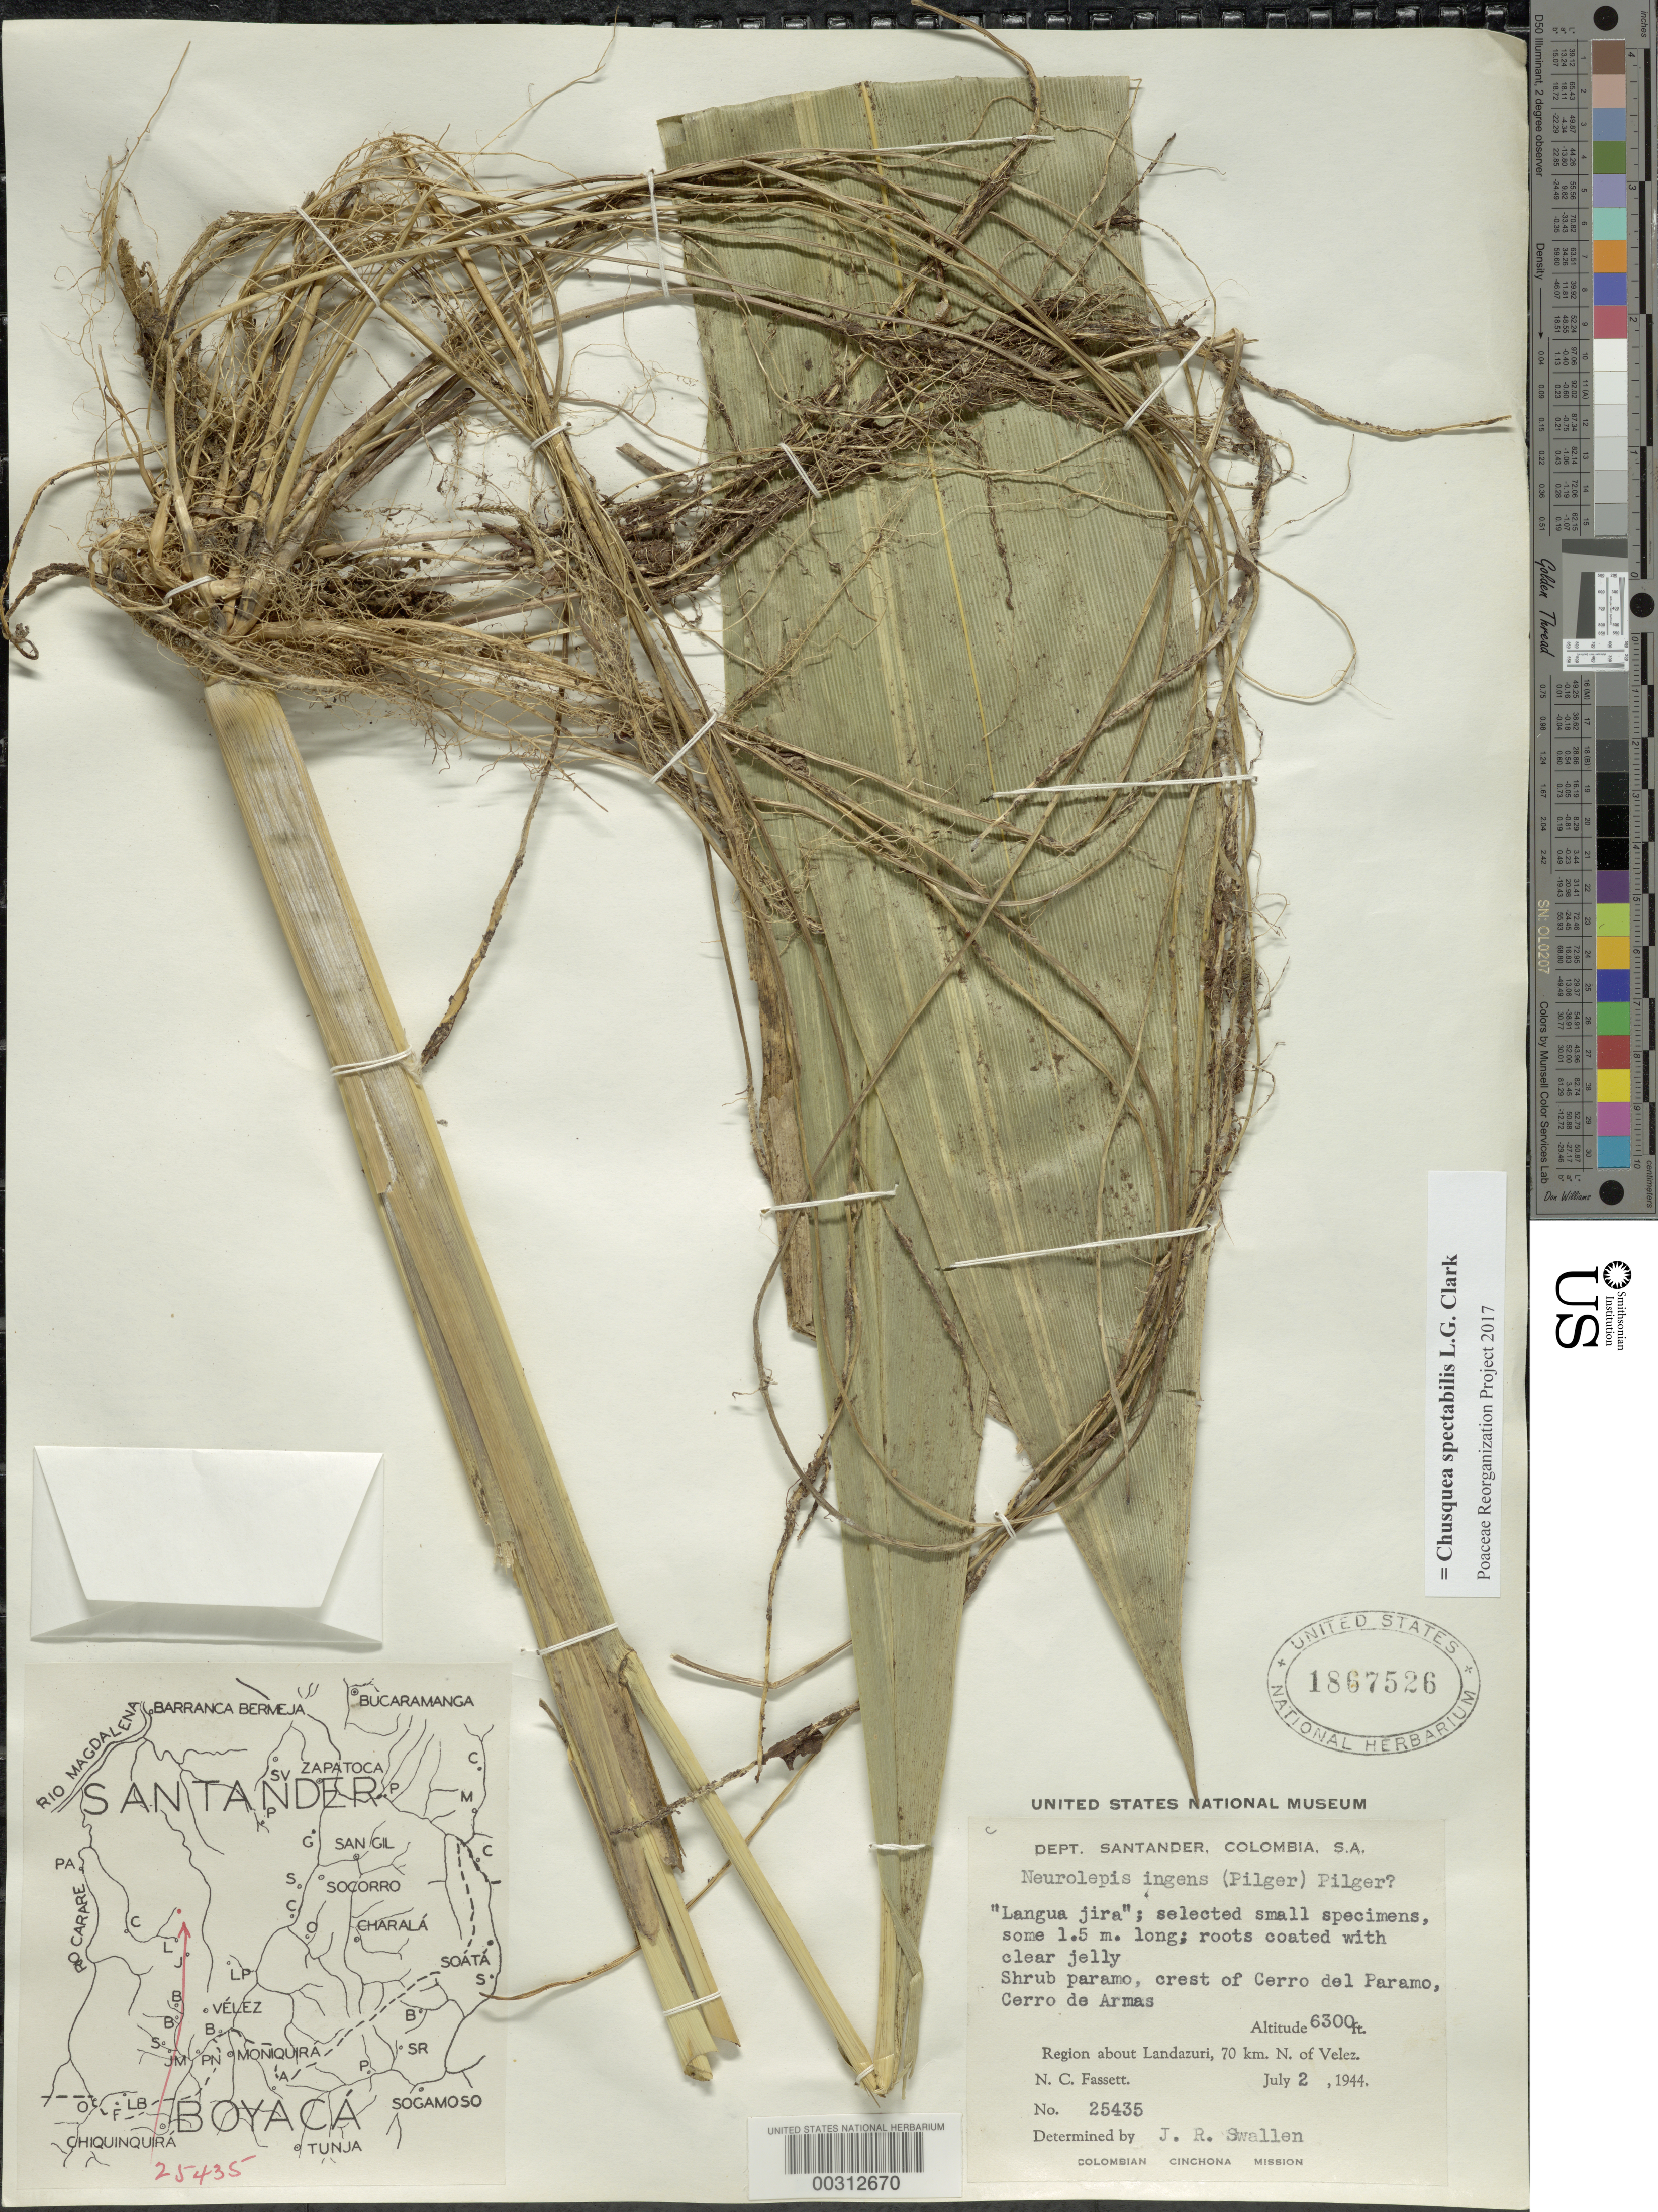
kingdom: Plantae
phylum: Tracheophyta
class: Liliopsida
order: Poales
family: Poaceae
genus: Chusquea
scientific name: Chusquea spectabilis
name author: L.G. Clark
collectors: N. C. Fassett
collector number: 25435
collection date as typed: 02 Jul 1944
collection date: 1944-07-02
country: Colombia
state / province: Santander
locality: Landazuri, Cerro del Paramo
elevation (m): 1922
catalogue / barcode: US 1867526